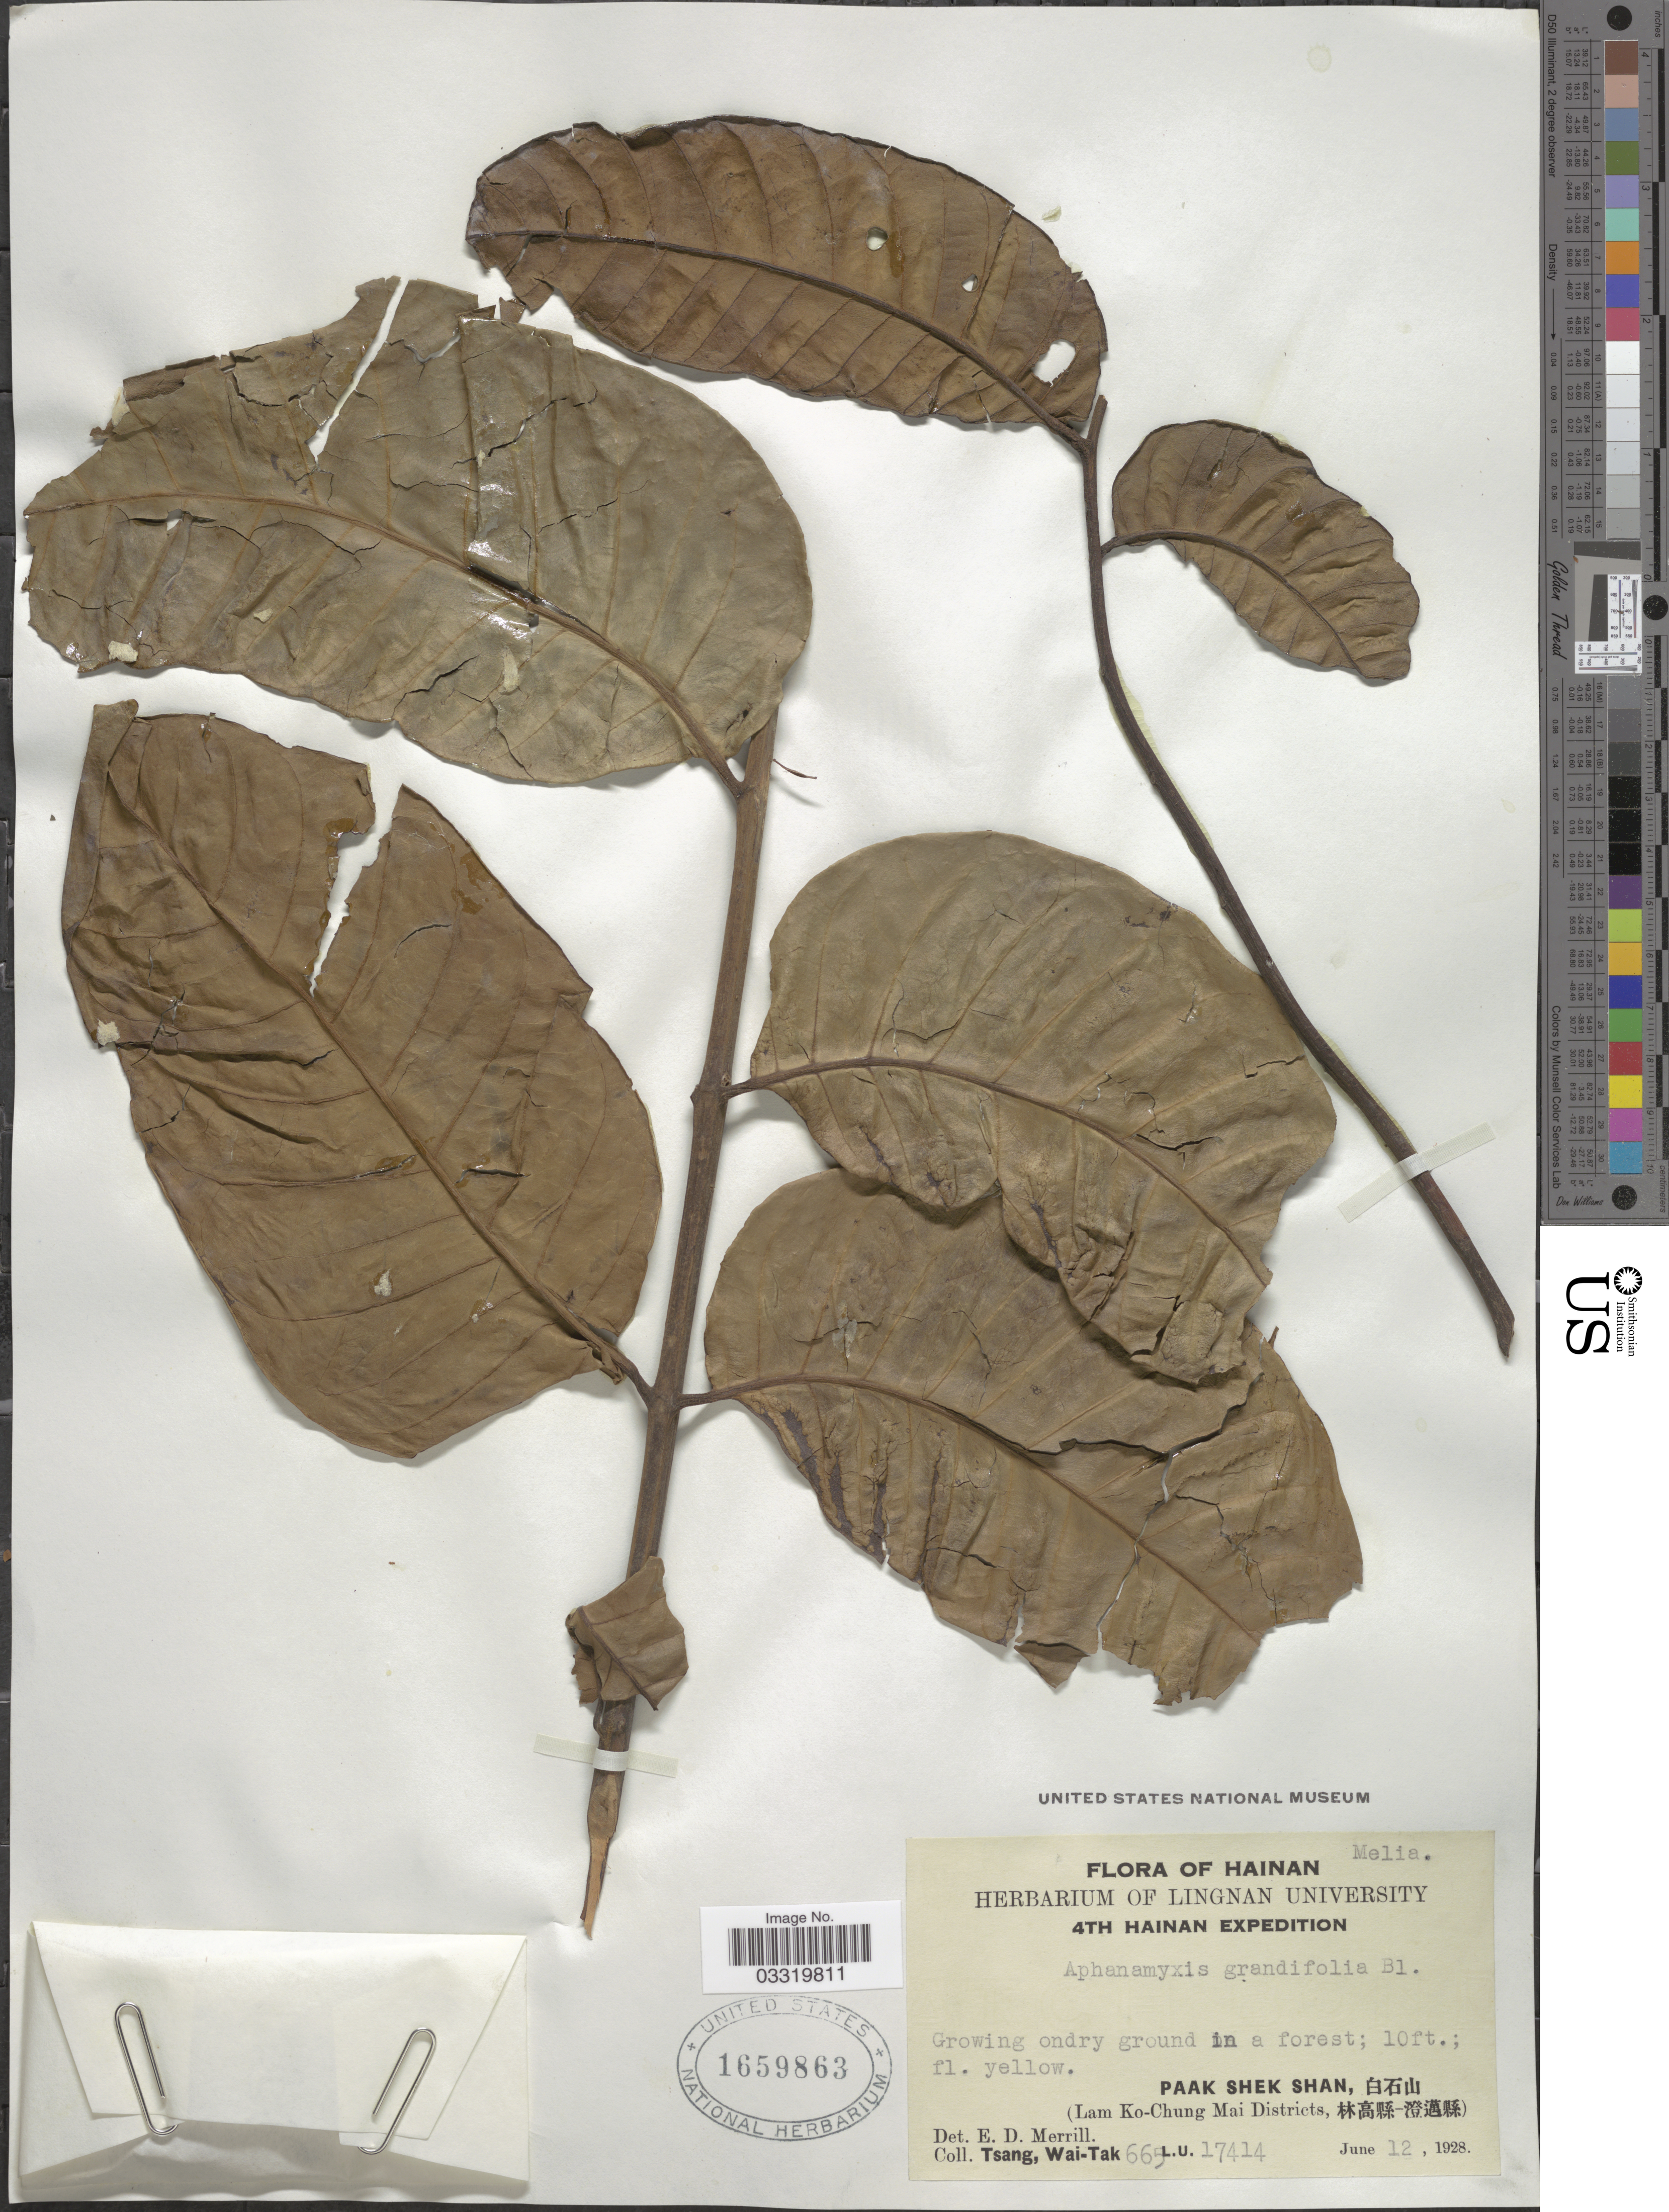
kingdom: Plantae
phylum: Tracheophyta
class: Magnoliopsida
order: Sapindales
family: Meliaceae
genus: Aphanamixis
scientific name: Aphanamixis polystachya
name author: (Wall.) R. Parker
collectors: W. T. Tsang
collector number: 665/L.U.17414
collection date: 1928-06-12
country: China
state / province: Hainan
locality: Lam Ko-Chung Mai Districts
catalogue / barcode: US 1659863